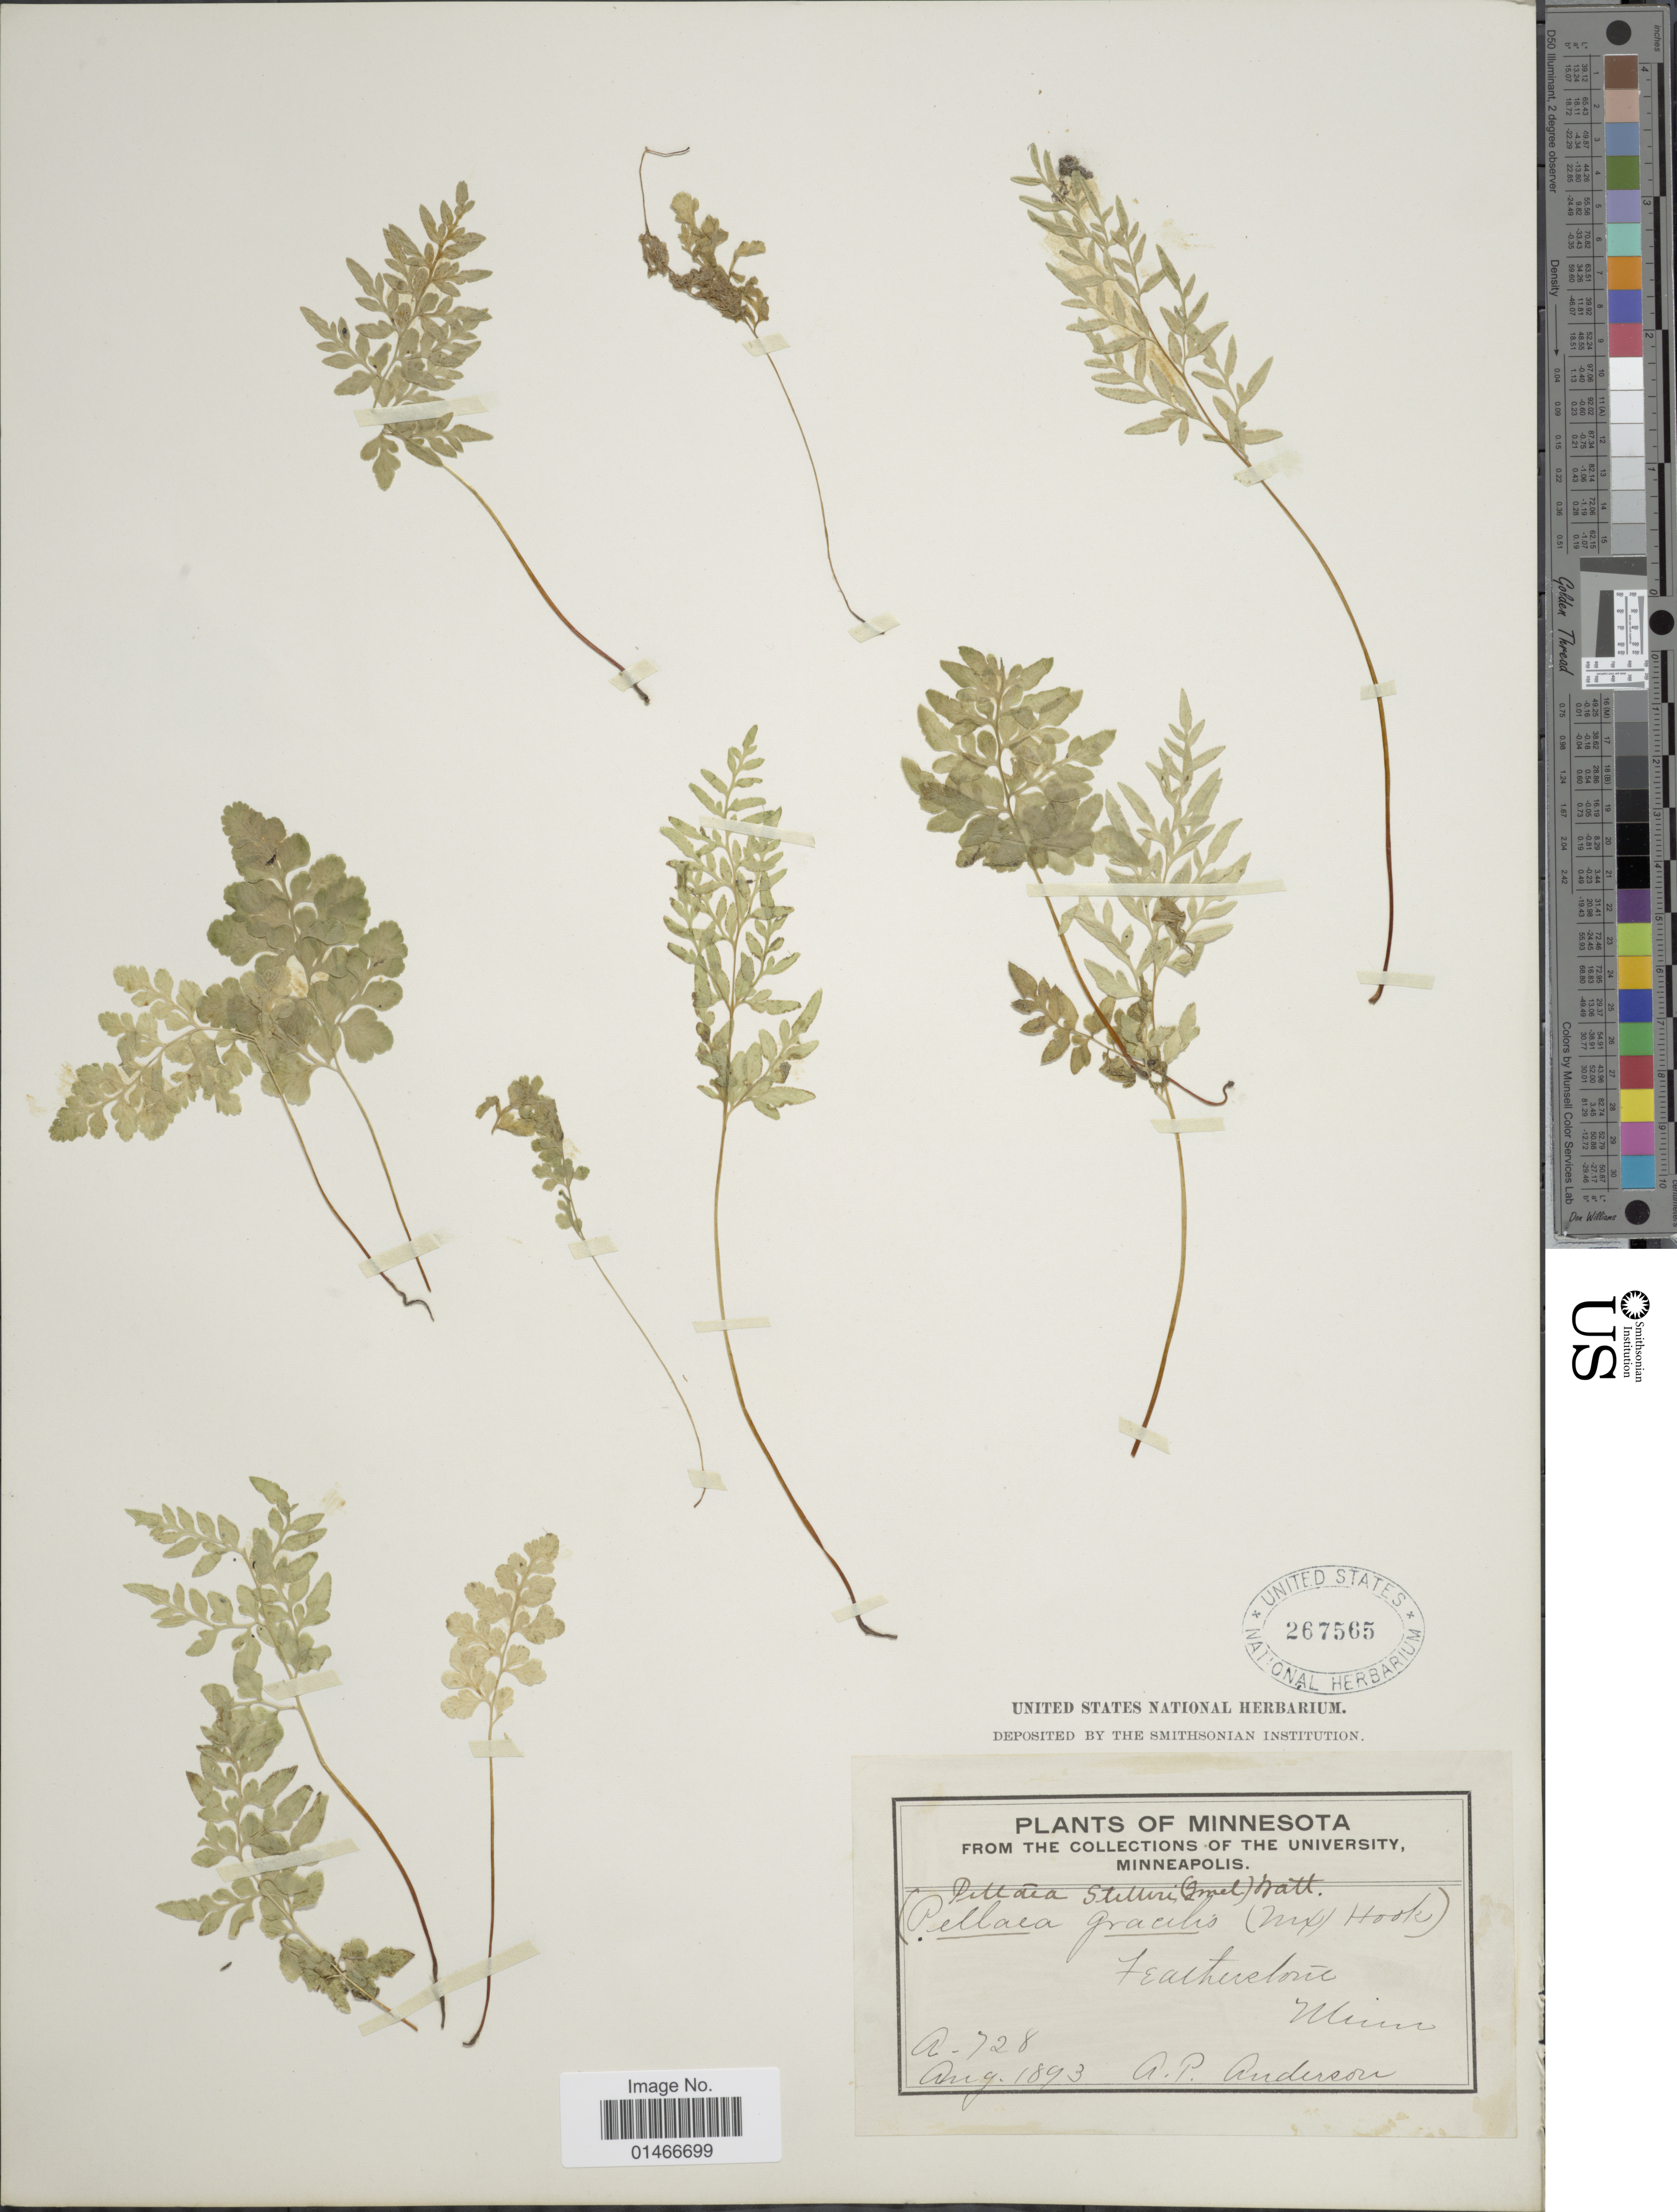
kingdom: Plantae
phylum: Tracheophyta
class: Polypodiopsida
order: Polypodiales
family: Pteridaceae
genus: Cryptogramma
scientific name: Cryptogramma stelleri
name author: (S.G. Gmel.) Prantl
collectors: A. P. Anderson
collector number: A-728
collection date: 1893-08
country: United States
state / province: Minnesota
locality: Featherstone Minn.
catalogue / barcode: US 267565